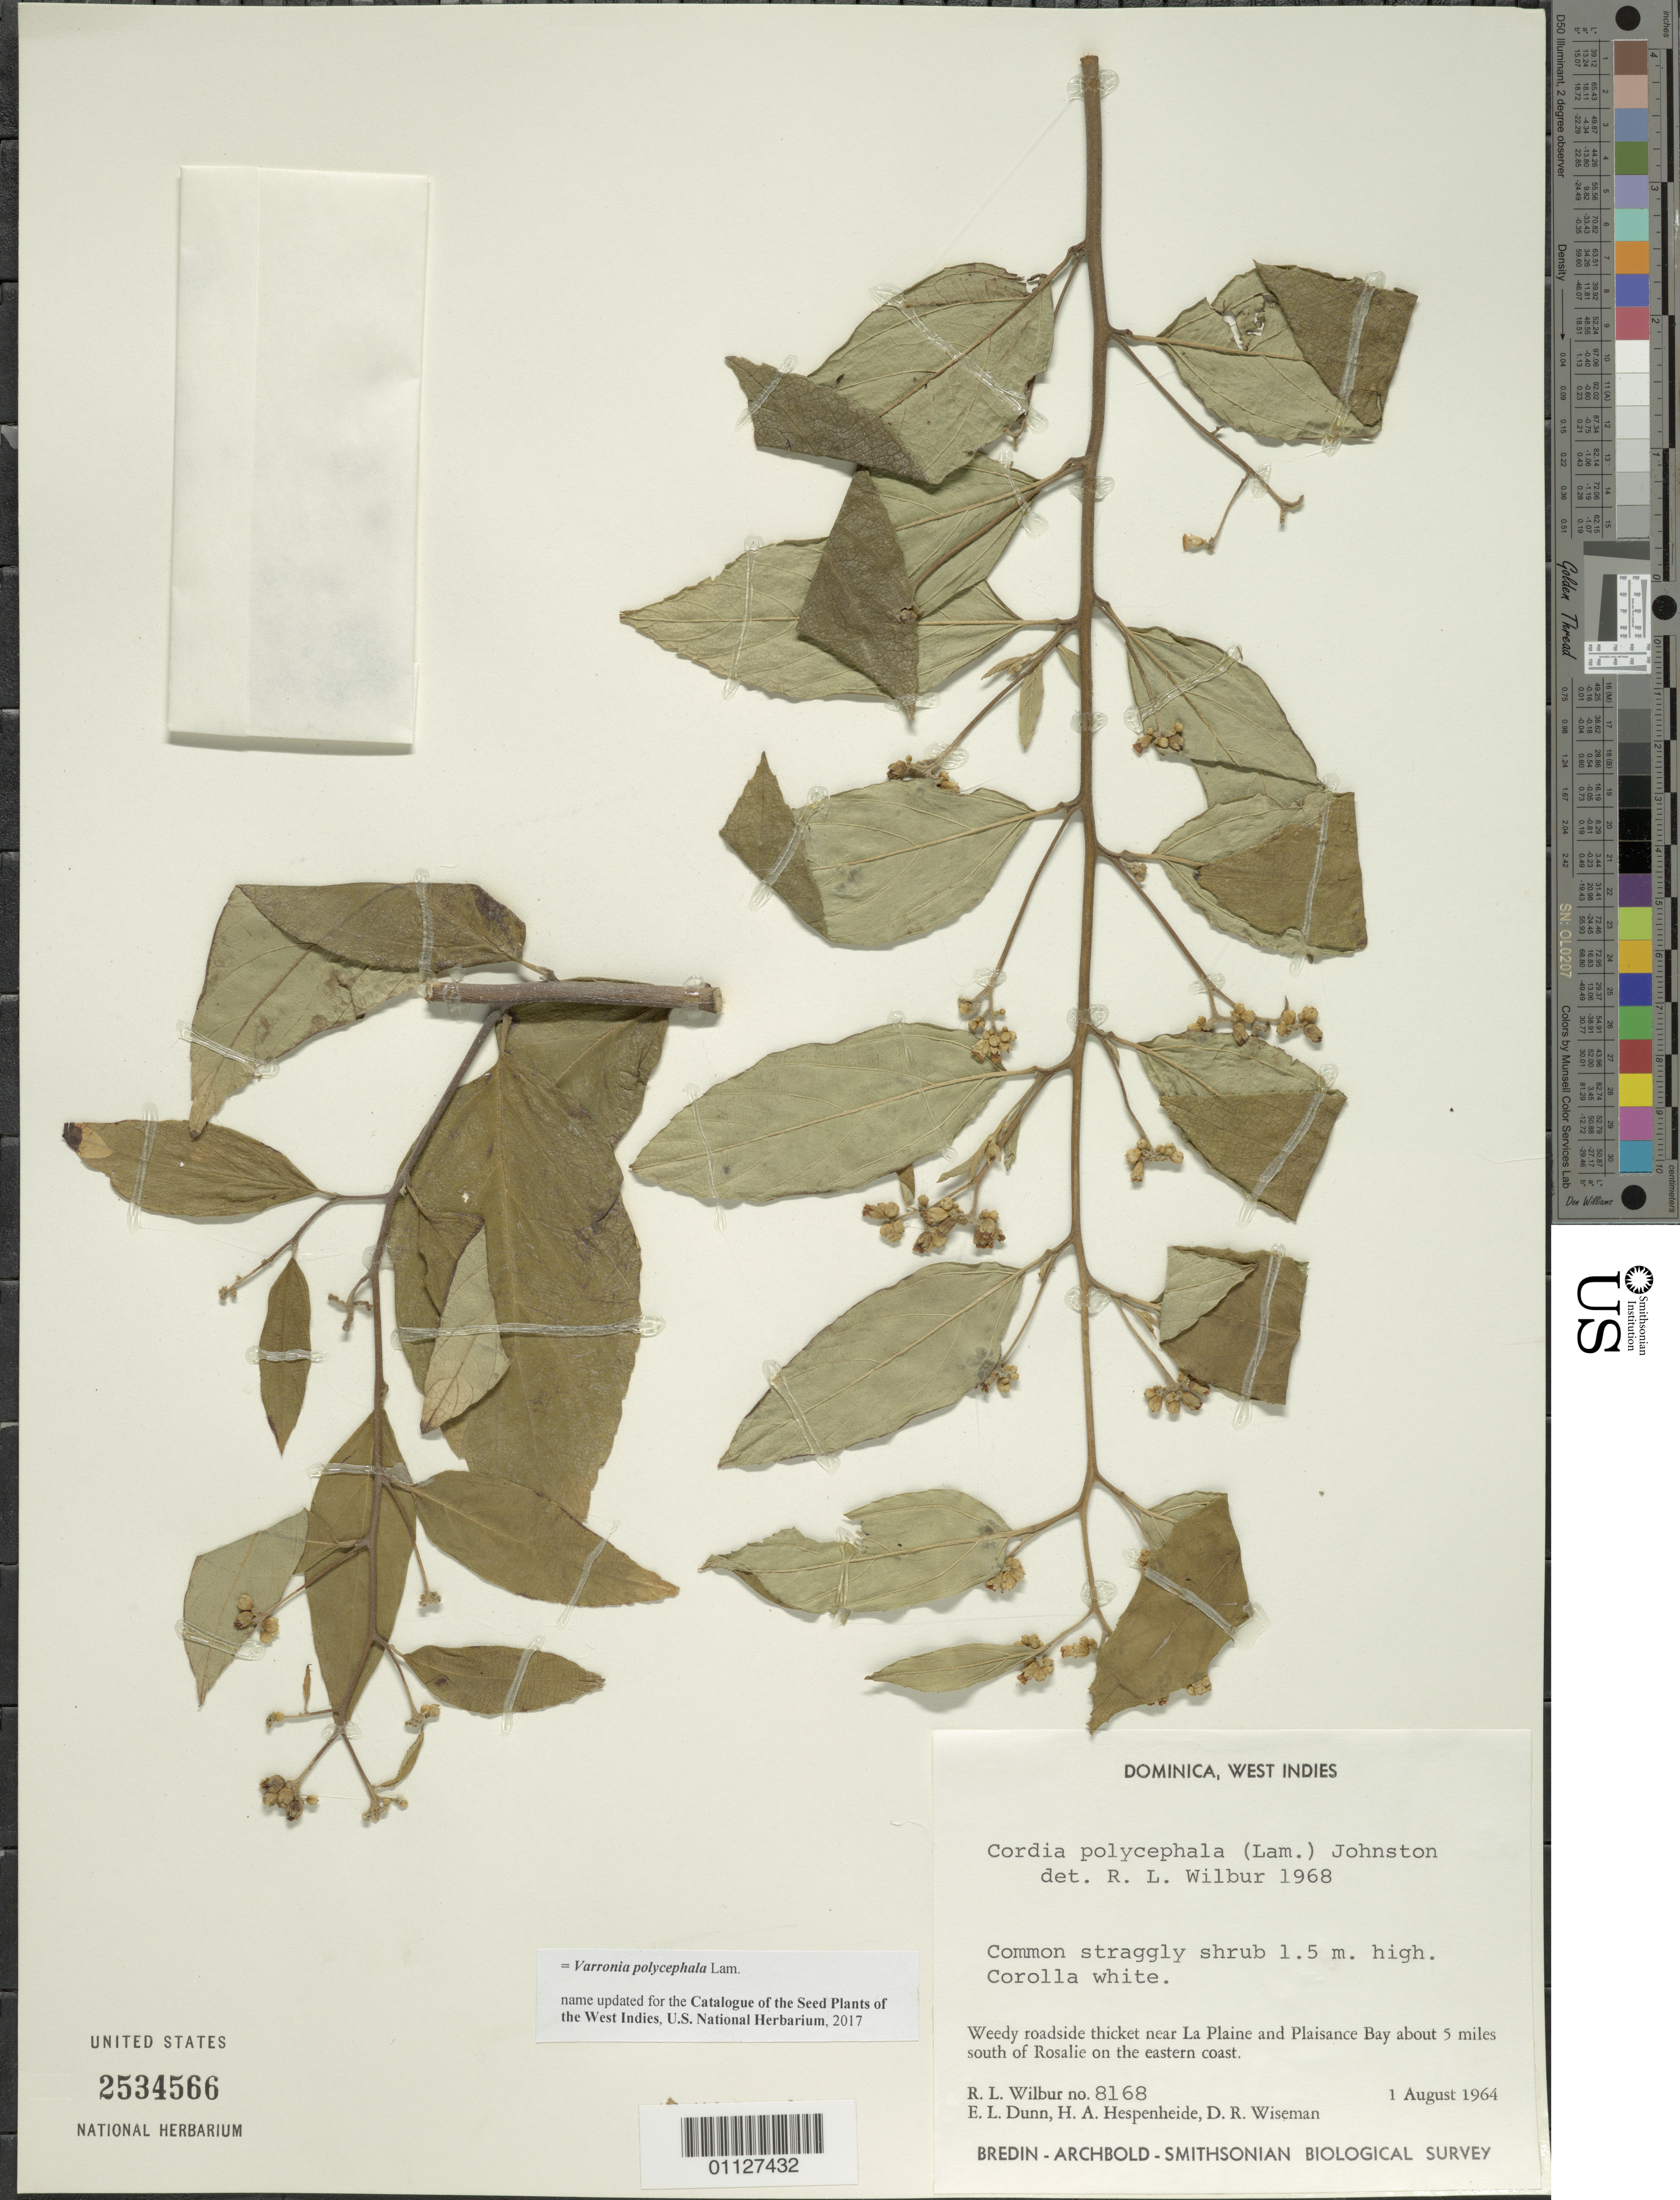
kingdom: Plantae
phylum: Tracheophyta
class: Magnoliopsida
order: Boraginales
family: Cordiaceae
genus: Varronia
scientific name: Varronia polycephala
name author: Lam.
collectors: R. L. Wilbur, E. Dunn, H. A. Hespenheide & D. R. Wiseman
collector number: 8168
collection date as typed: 01 Aug 1964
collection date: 1964-08-01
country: Dominica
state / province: St. Patrick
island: Dominica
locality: Weedy roadside thicket near La Plaine and Plaisance Bay about 5 mi S of Rosalie on the E coast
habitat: Weedy roadside thicket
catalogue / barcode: US 2534566